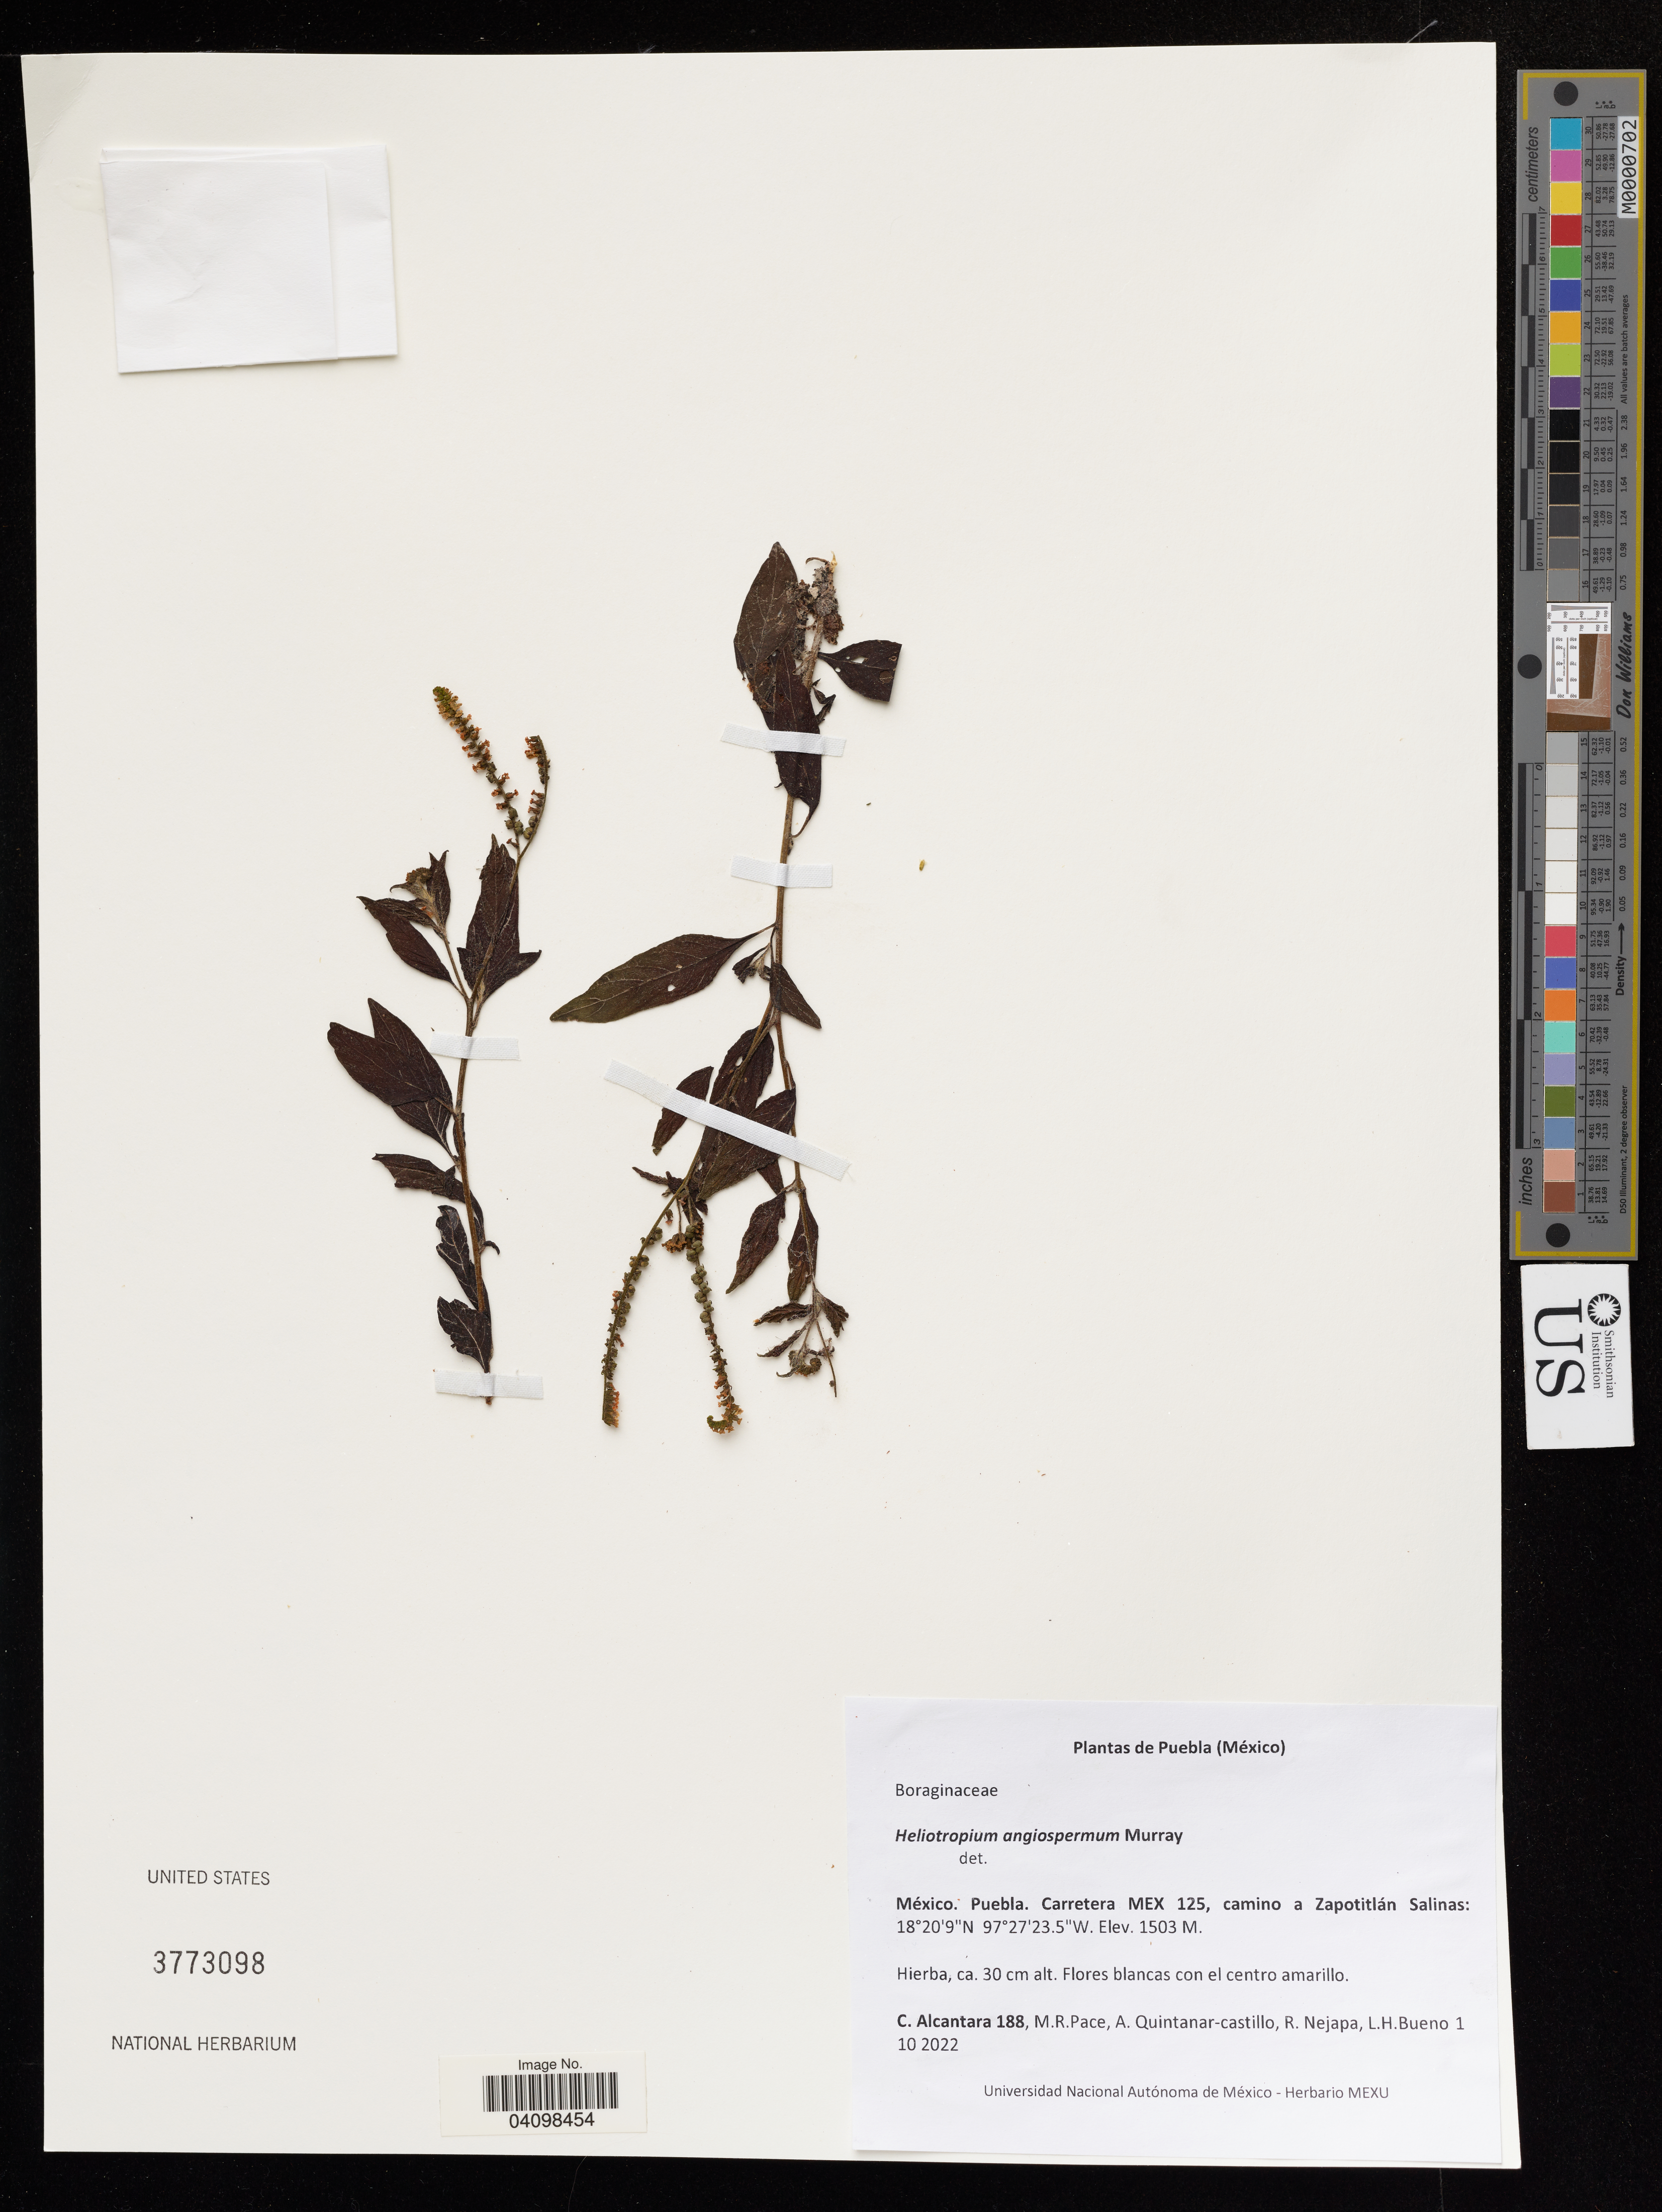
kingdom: Plantae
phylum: Tracheophyta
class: Magnoliopsida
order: Boraginales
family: Heliotropiaceae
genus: Heliotropium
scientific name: Heliotropium angiospermum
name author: Murray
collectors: C. Alcantara, M. R. Pace & R. Nejapa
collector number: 188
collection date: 2022-10-01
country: Mexico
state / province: Puebla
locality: Carretera MEX 125, camino a Zapotitlán Salinas.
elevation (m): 1503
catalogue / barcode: US 3773098